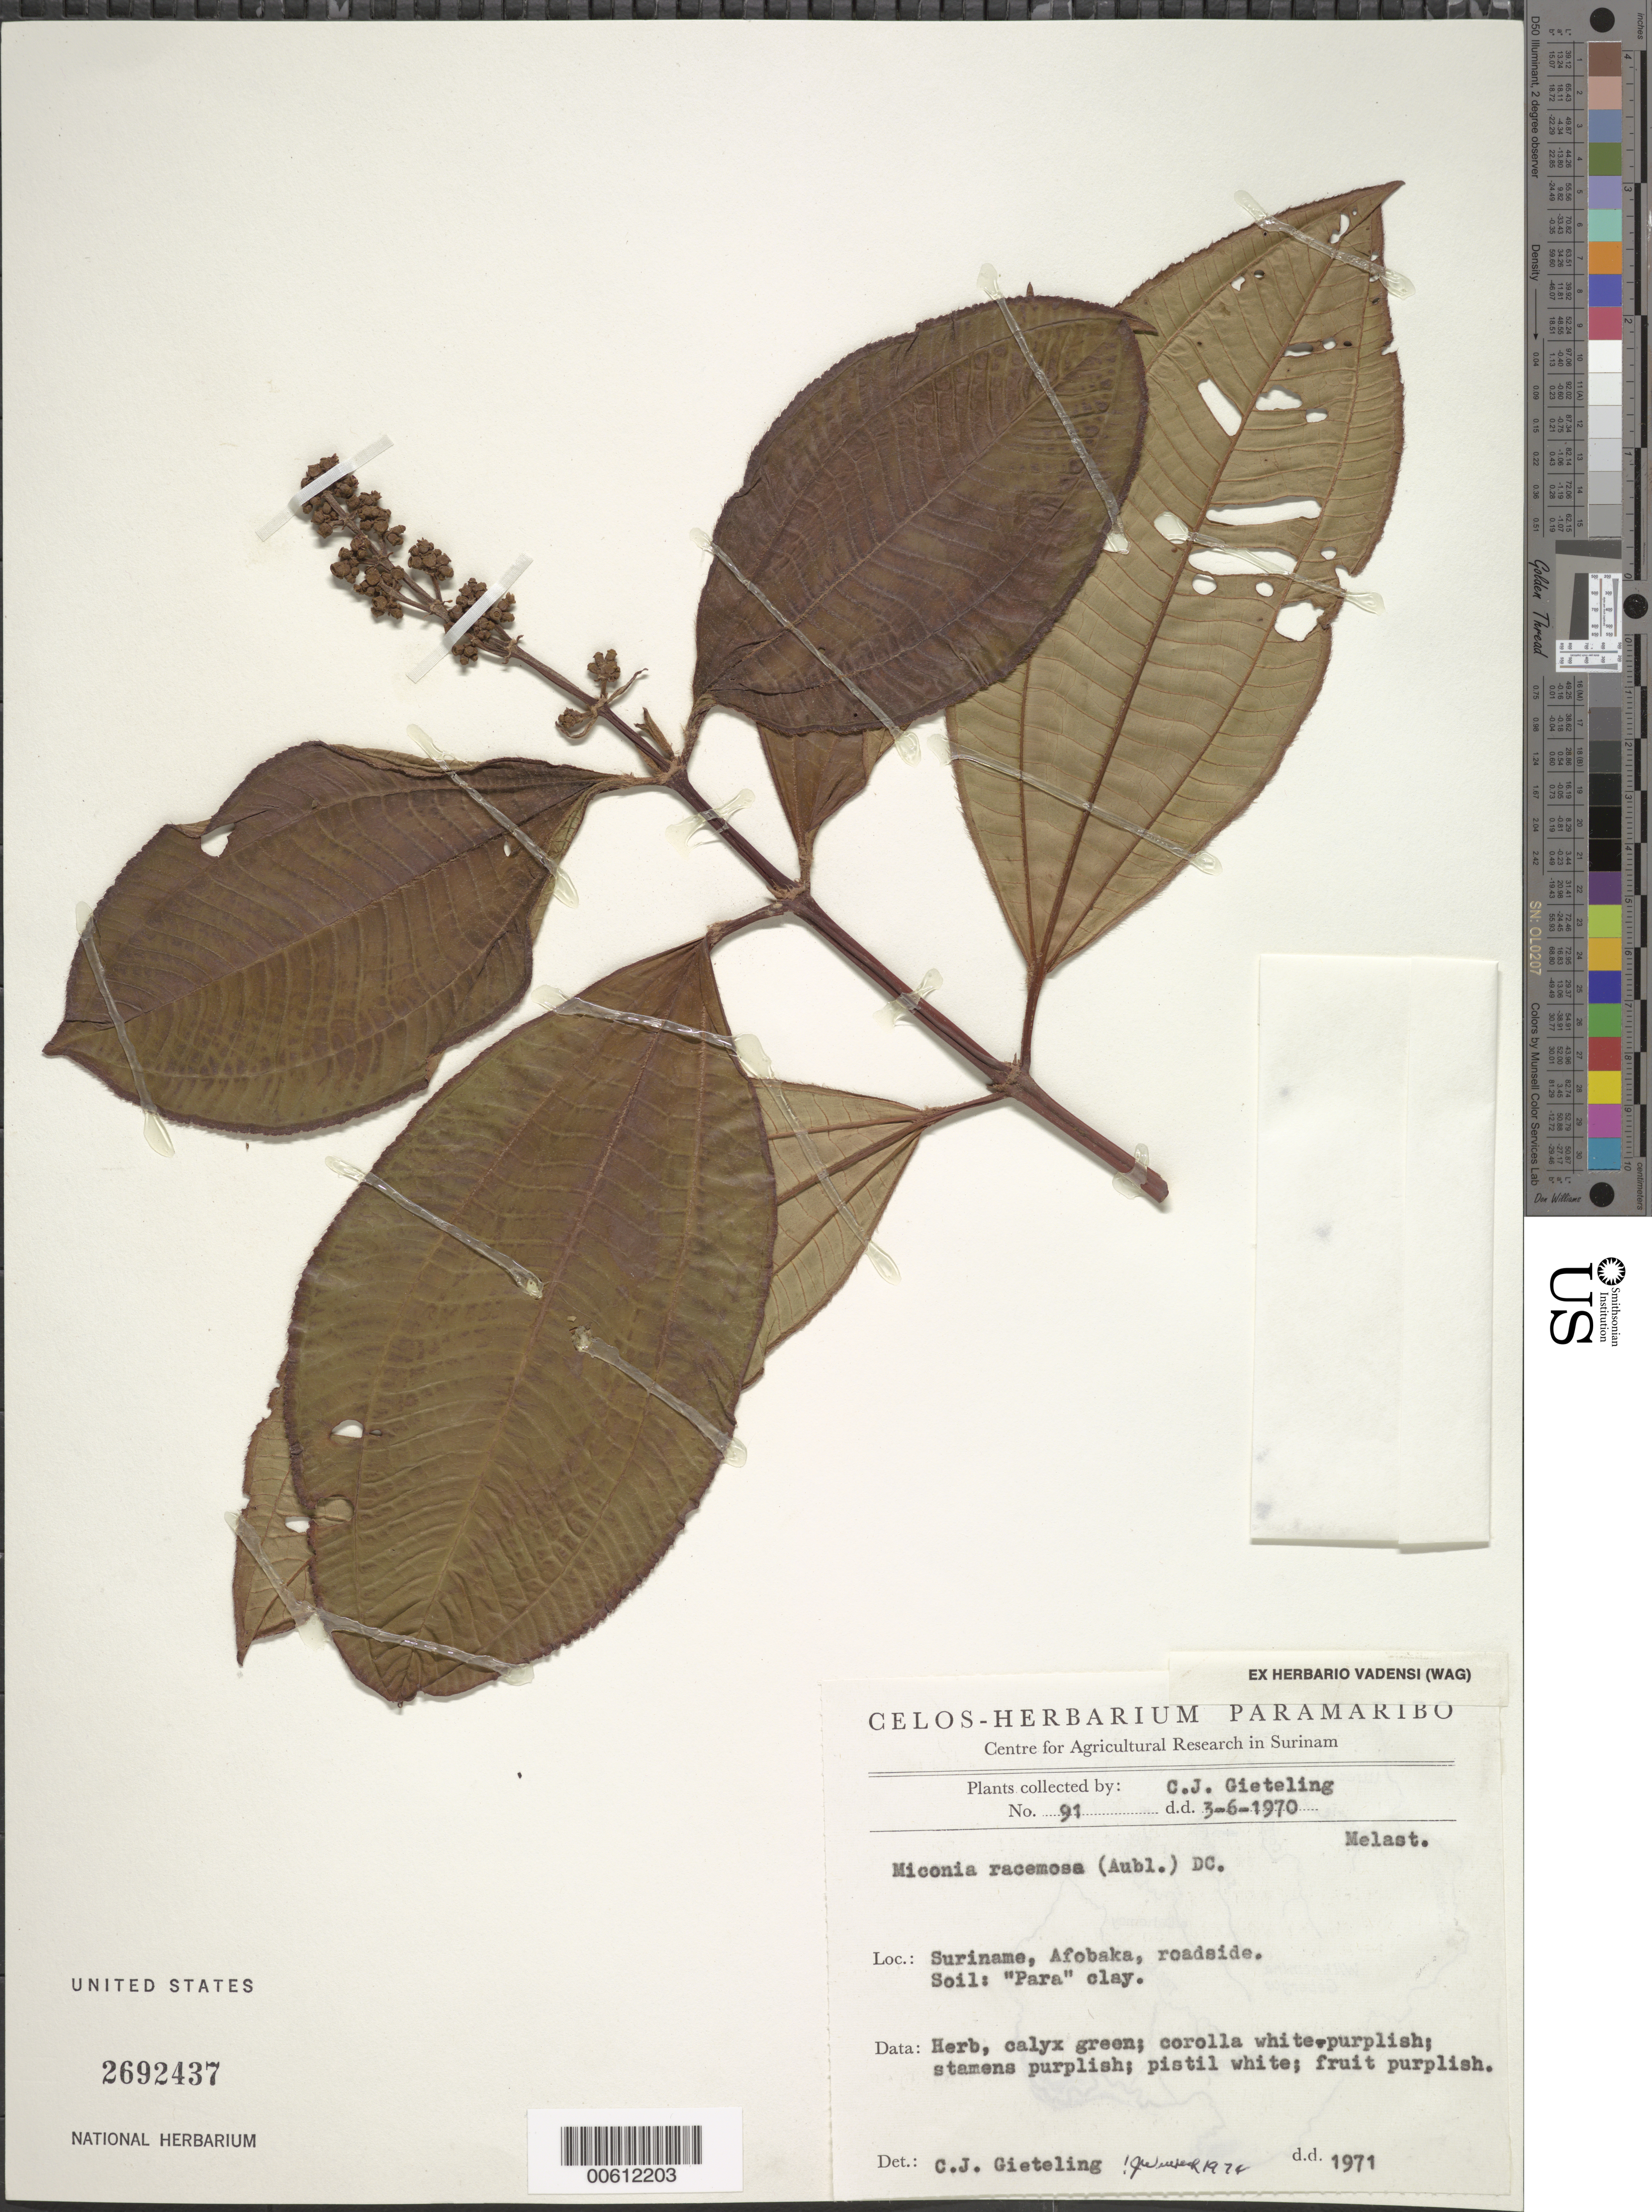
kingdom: Plantae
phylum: Tracheophyta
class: Magnoliopsida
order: Myrtales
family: Melastomataceae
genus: Miconia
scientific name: Miconia racemosa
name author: (Aubl.) DC.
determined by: Wurdack, John J., (US), US (UNITED STATES)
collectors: C. Gieteling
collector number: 91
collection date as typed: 3-Jun-70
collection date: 1970-06-03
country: Suriname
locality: Afobaka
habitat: Soil "para" clay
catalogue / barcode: US 2692437